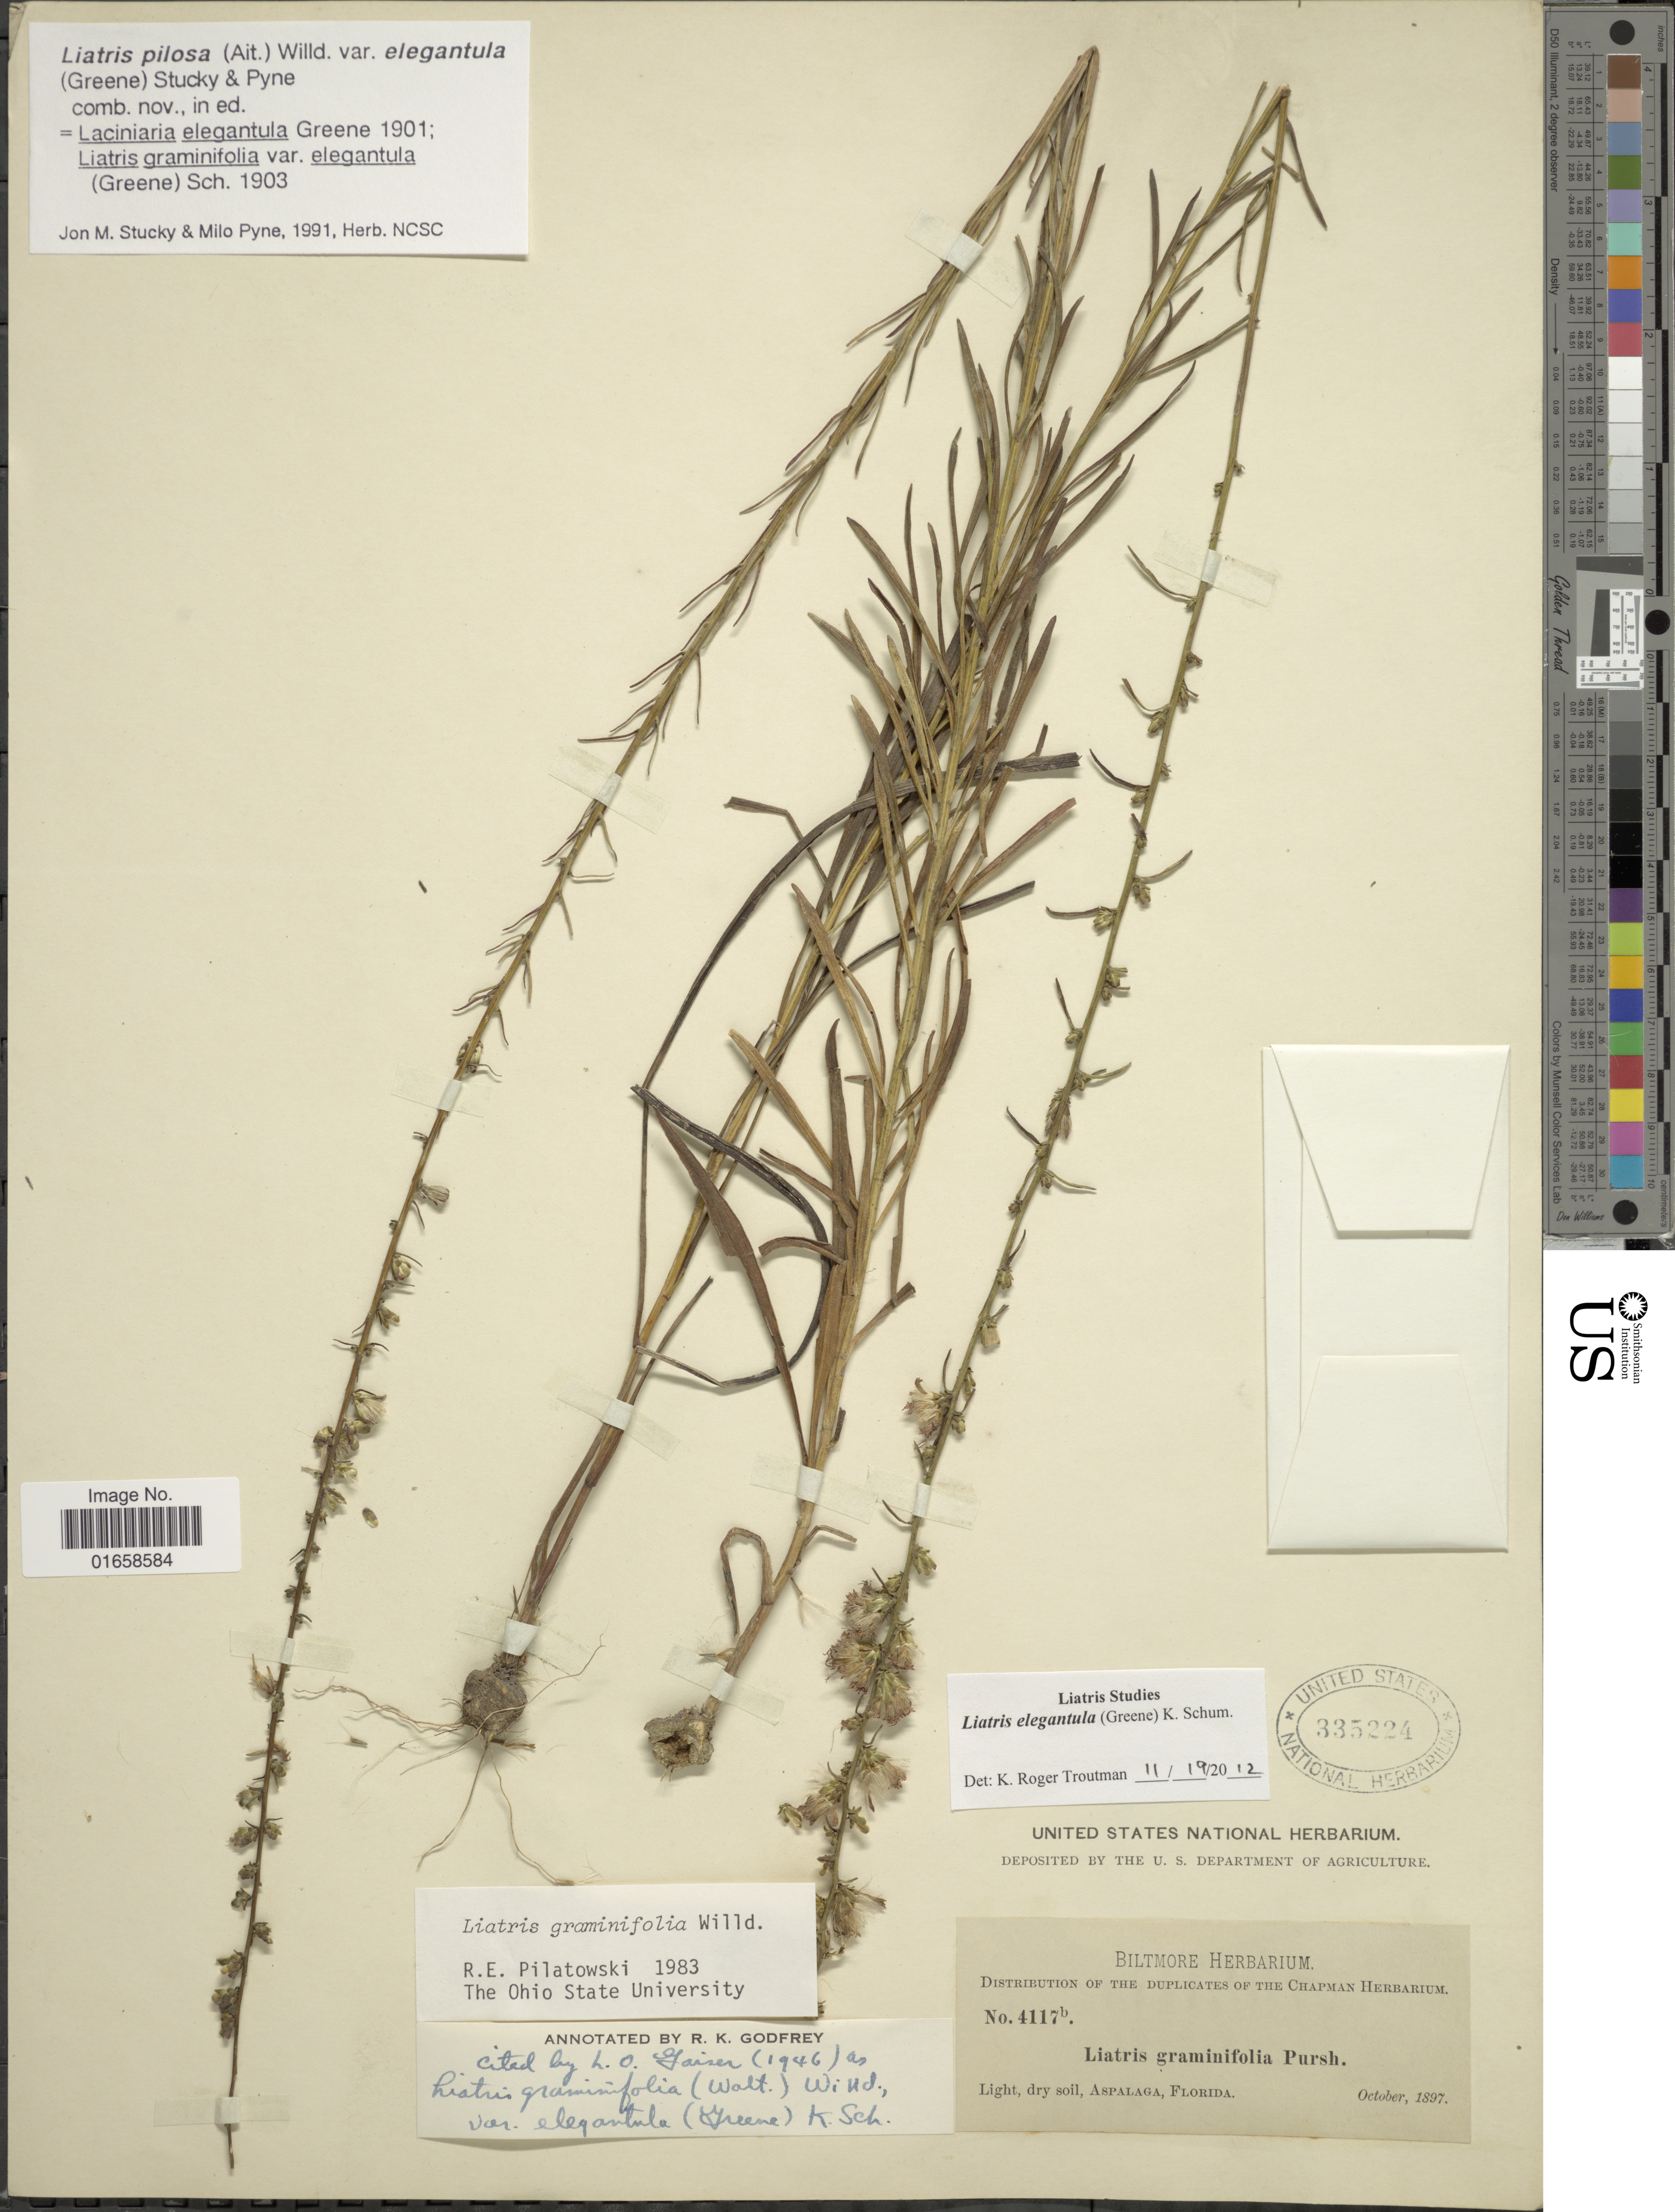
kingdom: Plantae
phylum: Tracheophyta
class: Magnoliopsida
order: Asterales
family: Asteraceae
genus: Liatris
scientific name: Liatris elegantula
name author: (Greene) K. Schum.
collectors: ex herb. Biltmore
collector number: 4117b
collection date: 1897-10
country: United States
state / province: Florida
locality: Aspalaga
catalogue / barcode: US 335224